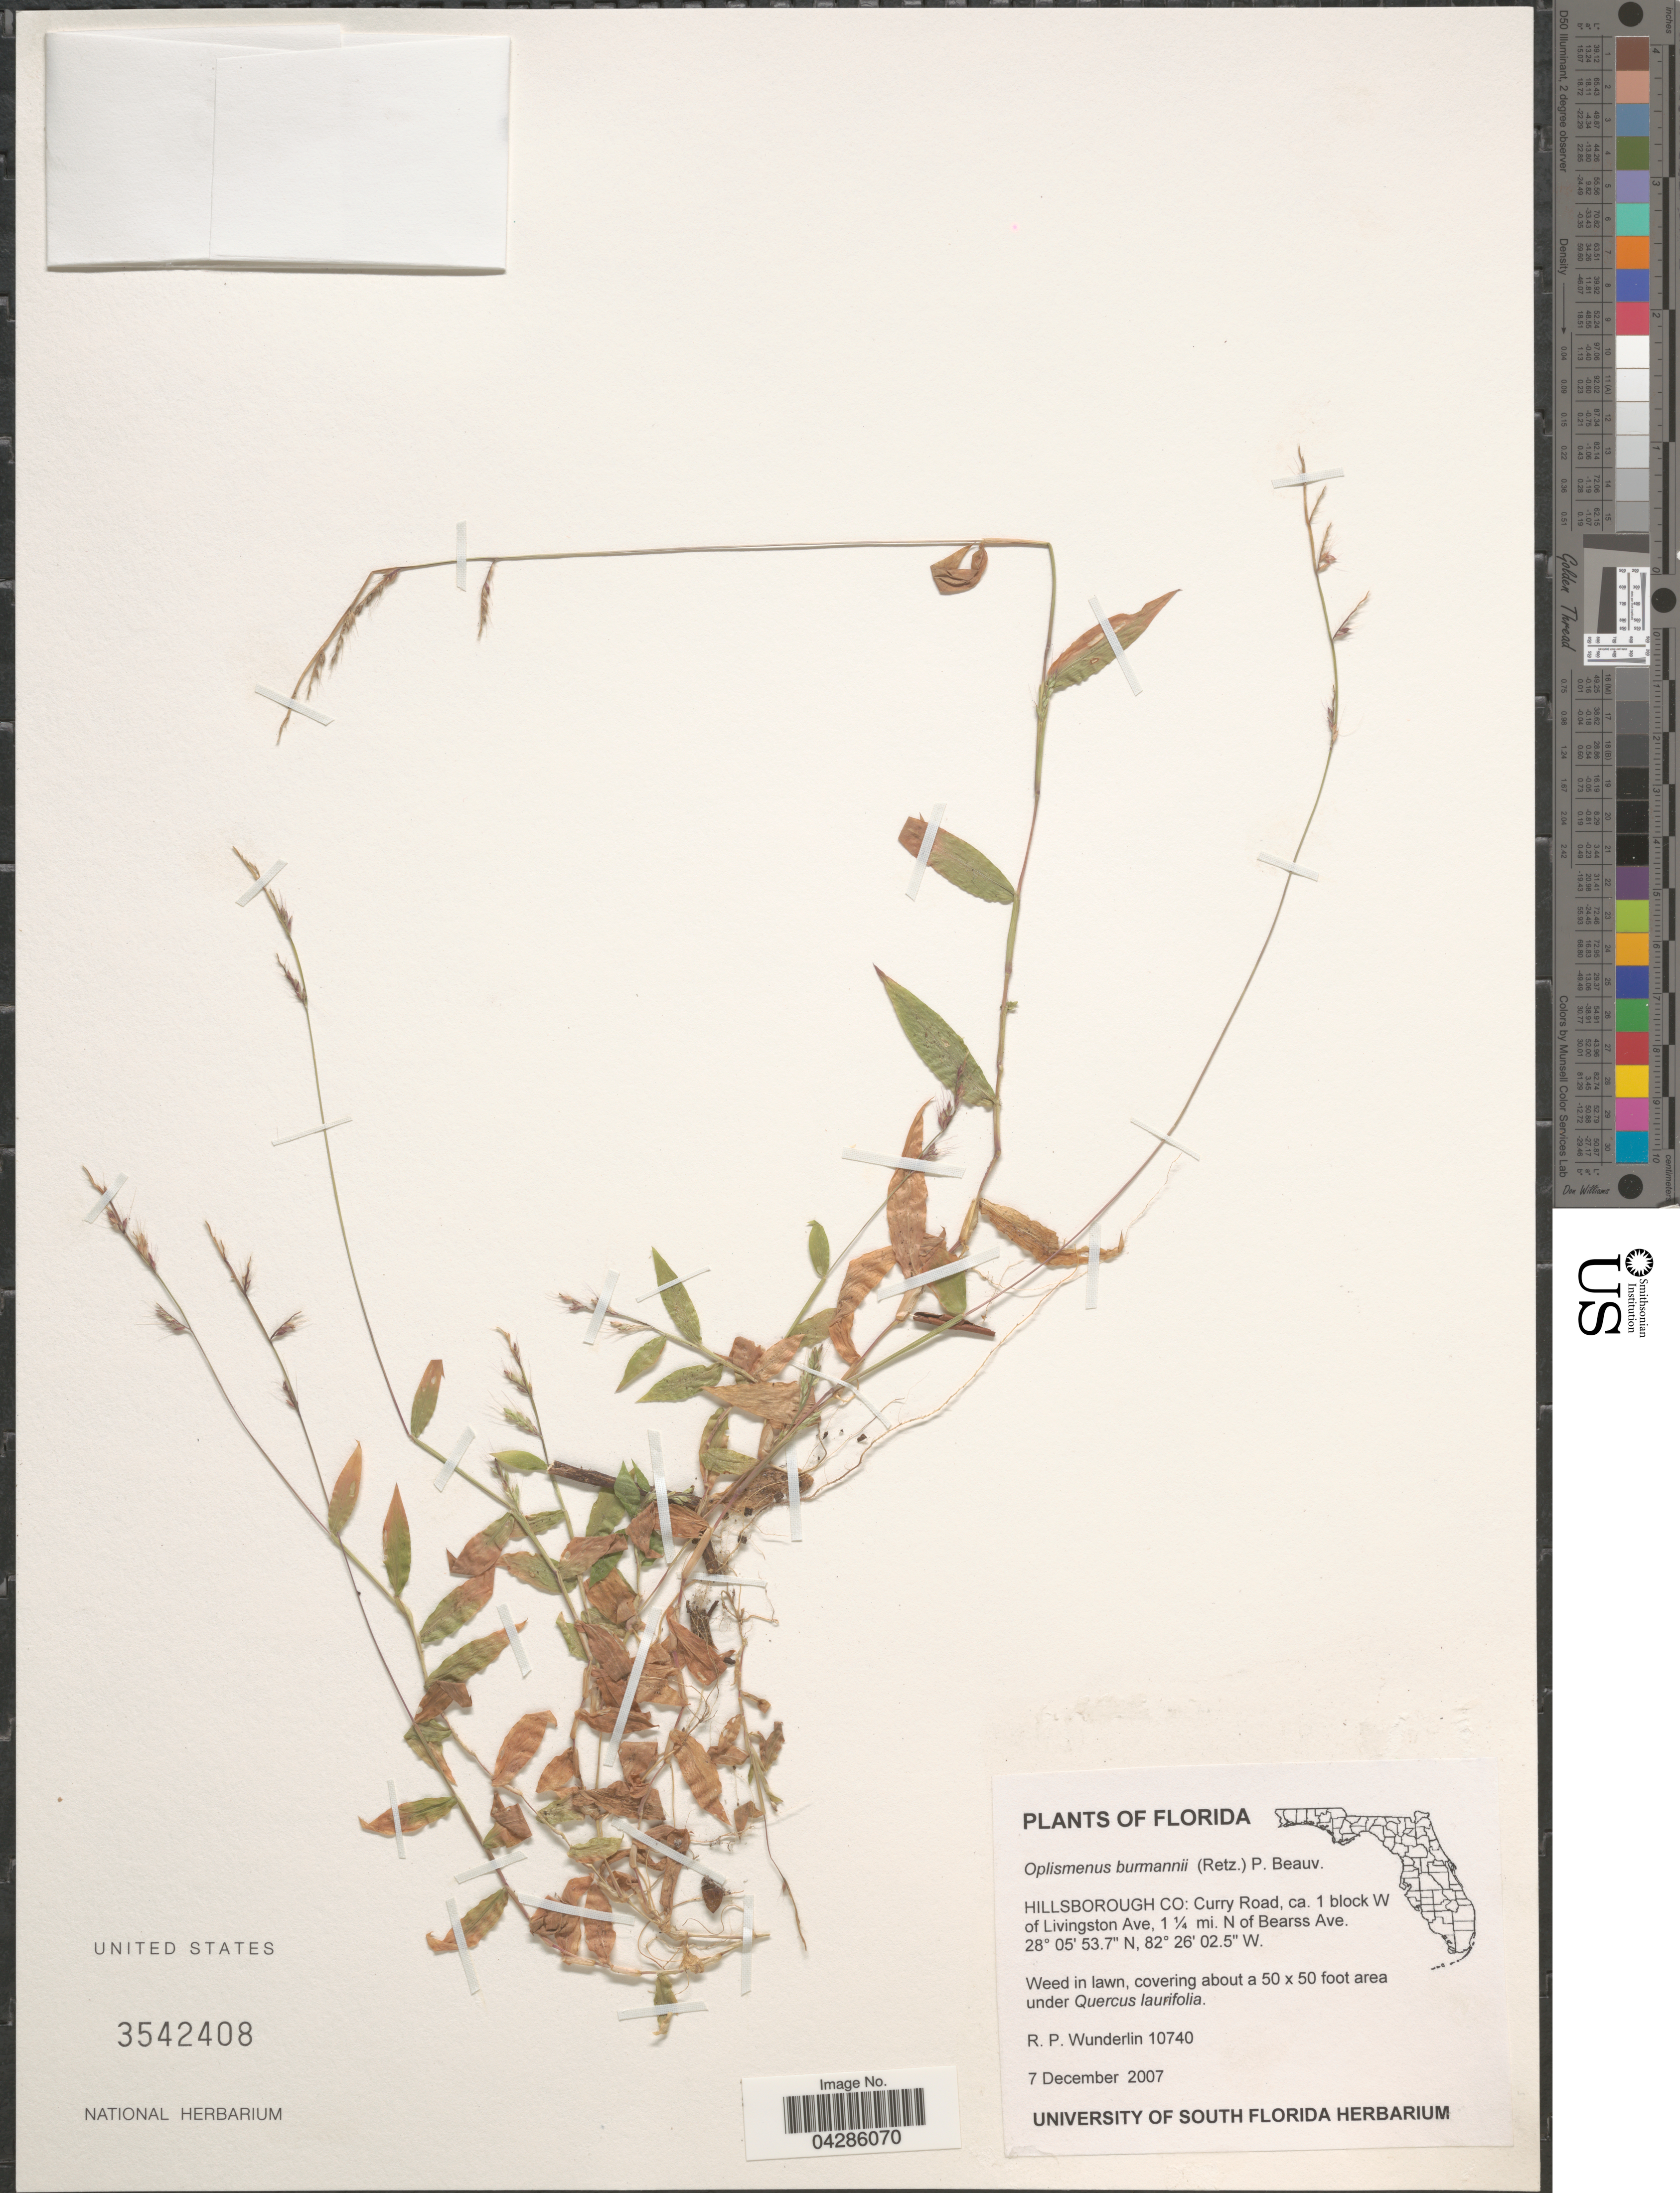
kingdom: Plantae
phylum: Tracheophyta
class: Liliopsida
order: Poales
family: Poaceae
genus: Oplismenus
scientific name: Oplismenus burmannii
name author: (Retz.) P. Beauv.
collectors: R. P. Wunderlin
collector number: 10740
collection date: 2007-12-07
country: United States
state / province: Florida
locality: Hillsborough Co: Curry Road, ca. 1 block W of Livingston Ave, 1 ¼ mi. N of Bearss Ave.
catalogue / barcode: US 3542408